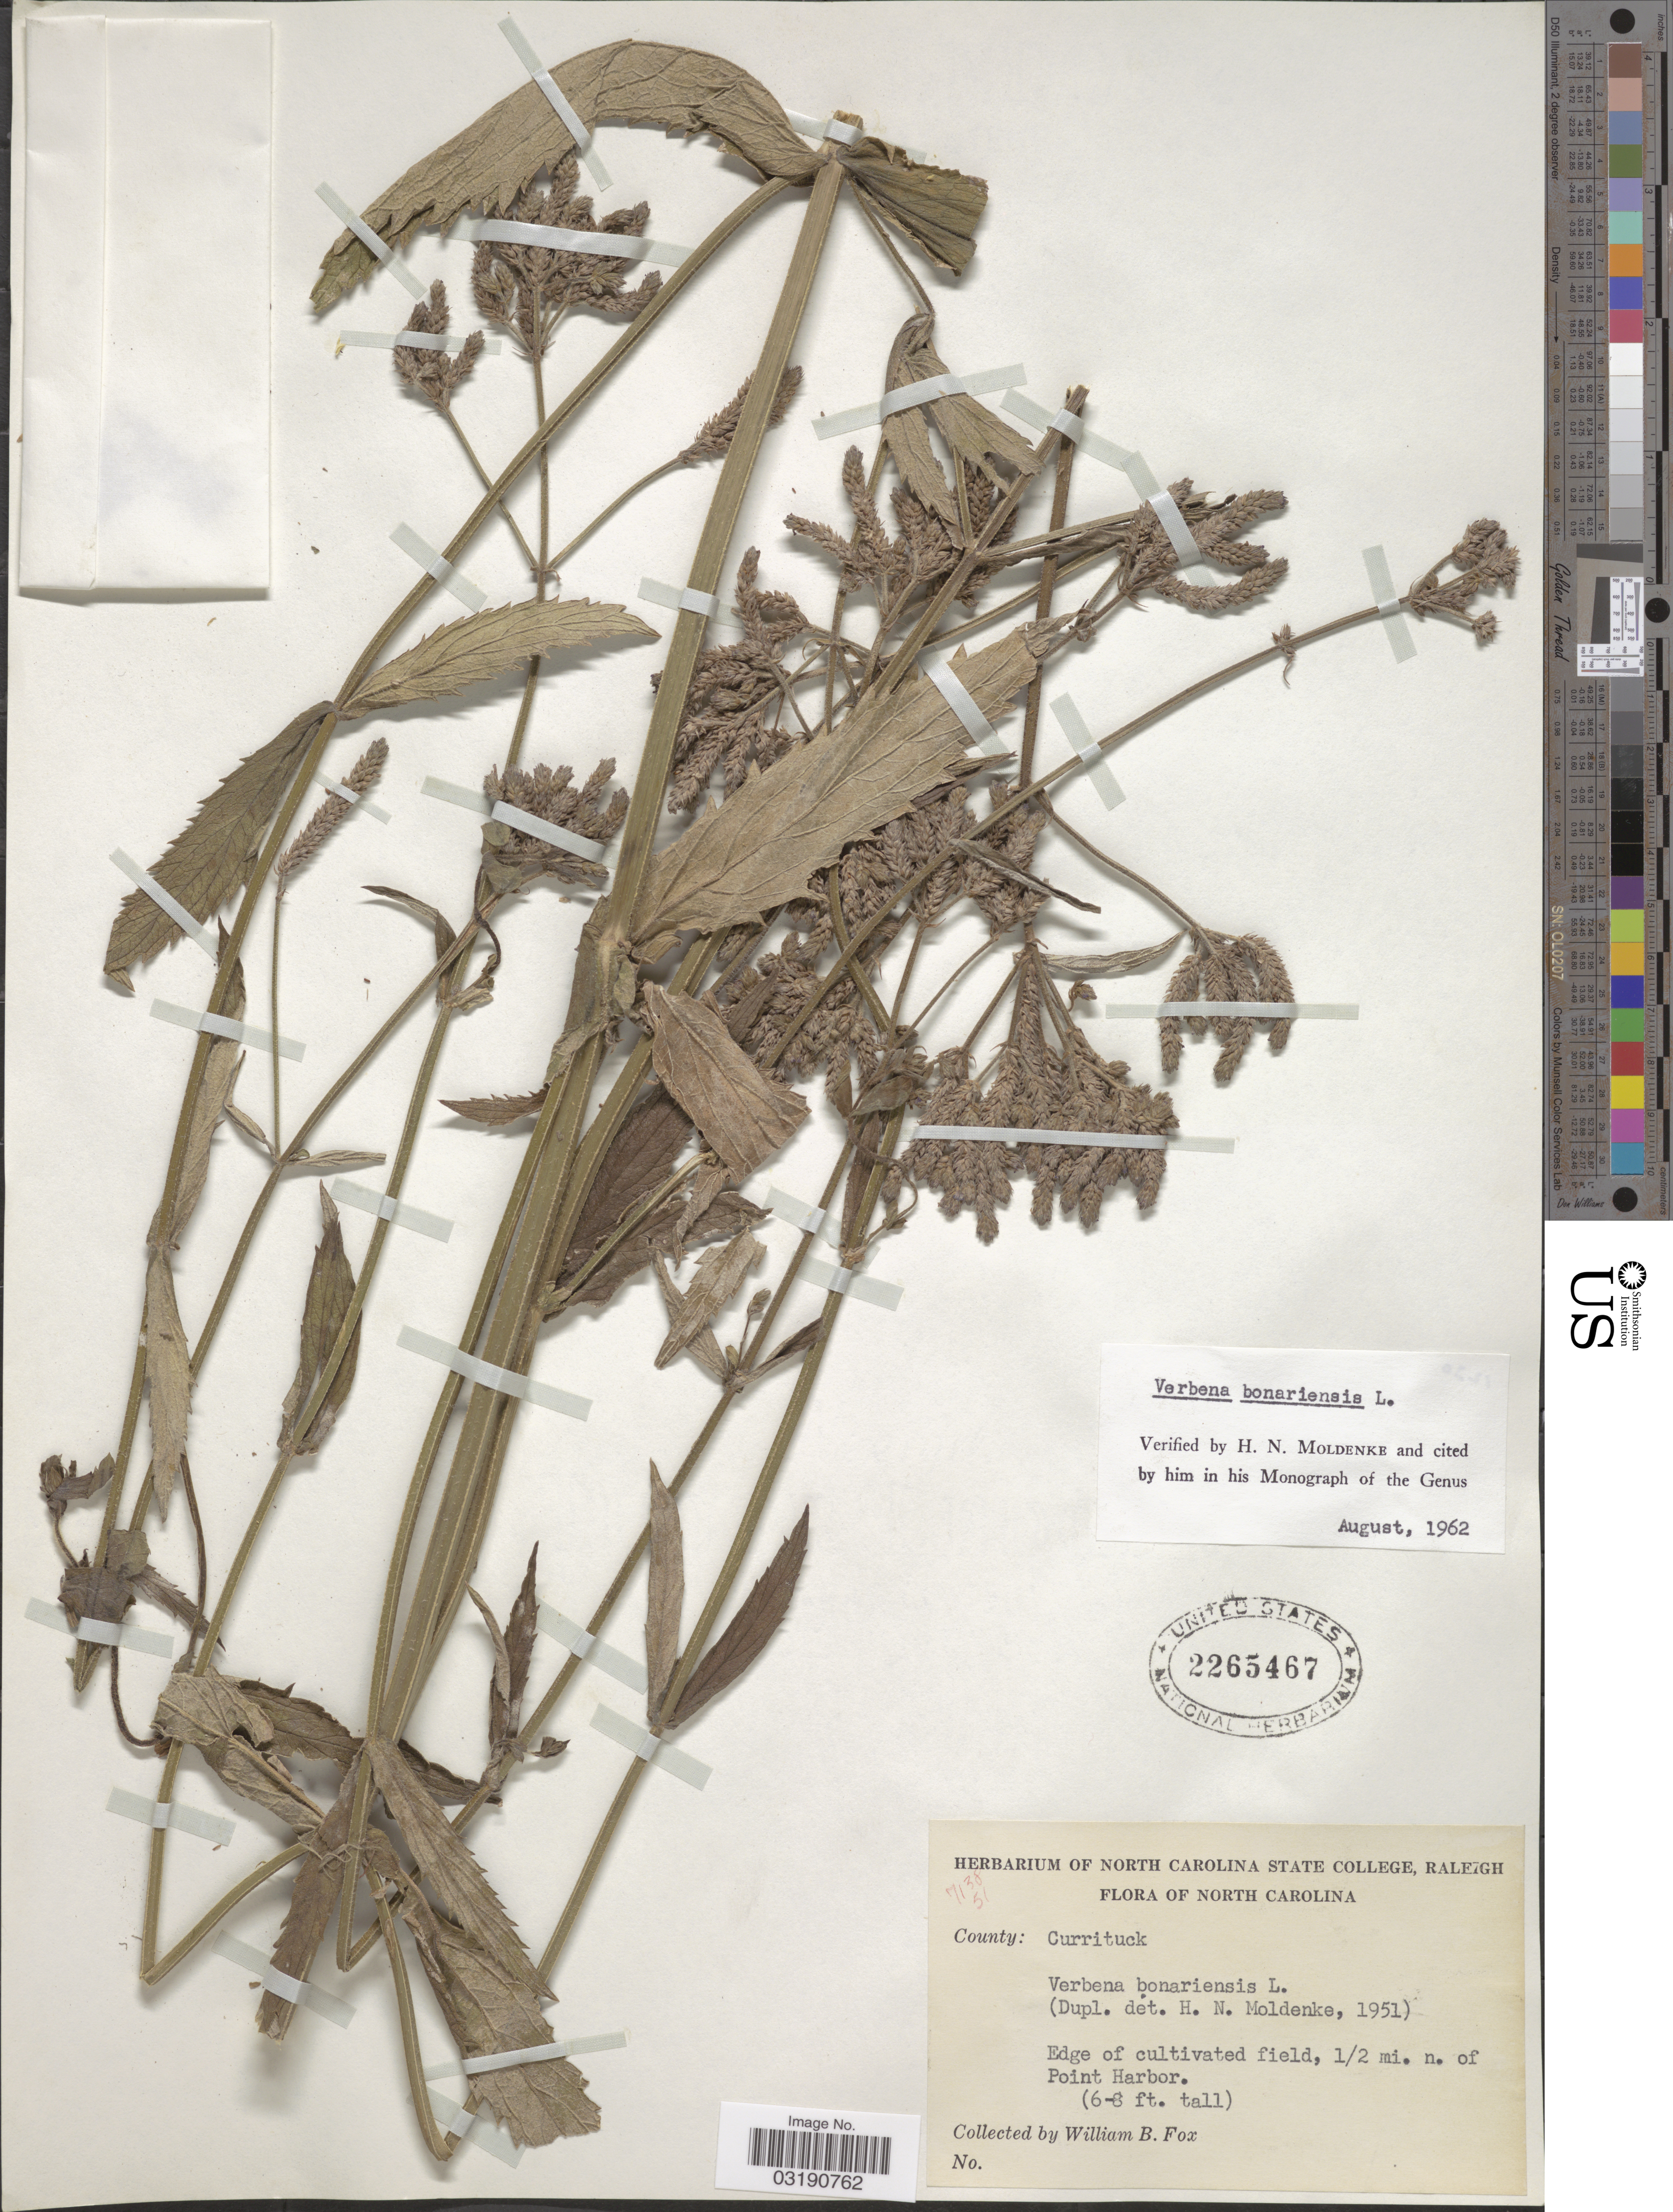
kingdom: Plantae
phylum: Tracheophyta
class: Magnoliopsida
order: Lamiales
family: Verbenaceae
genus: Verbena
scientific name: Verbena bonariensis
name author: L.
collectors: W. B. Fox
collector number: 7138/51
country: United States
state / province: North Carolina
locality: County: Currituck. 1/2 mi. n. of Point Harbor.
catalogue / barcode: US 2265467